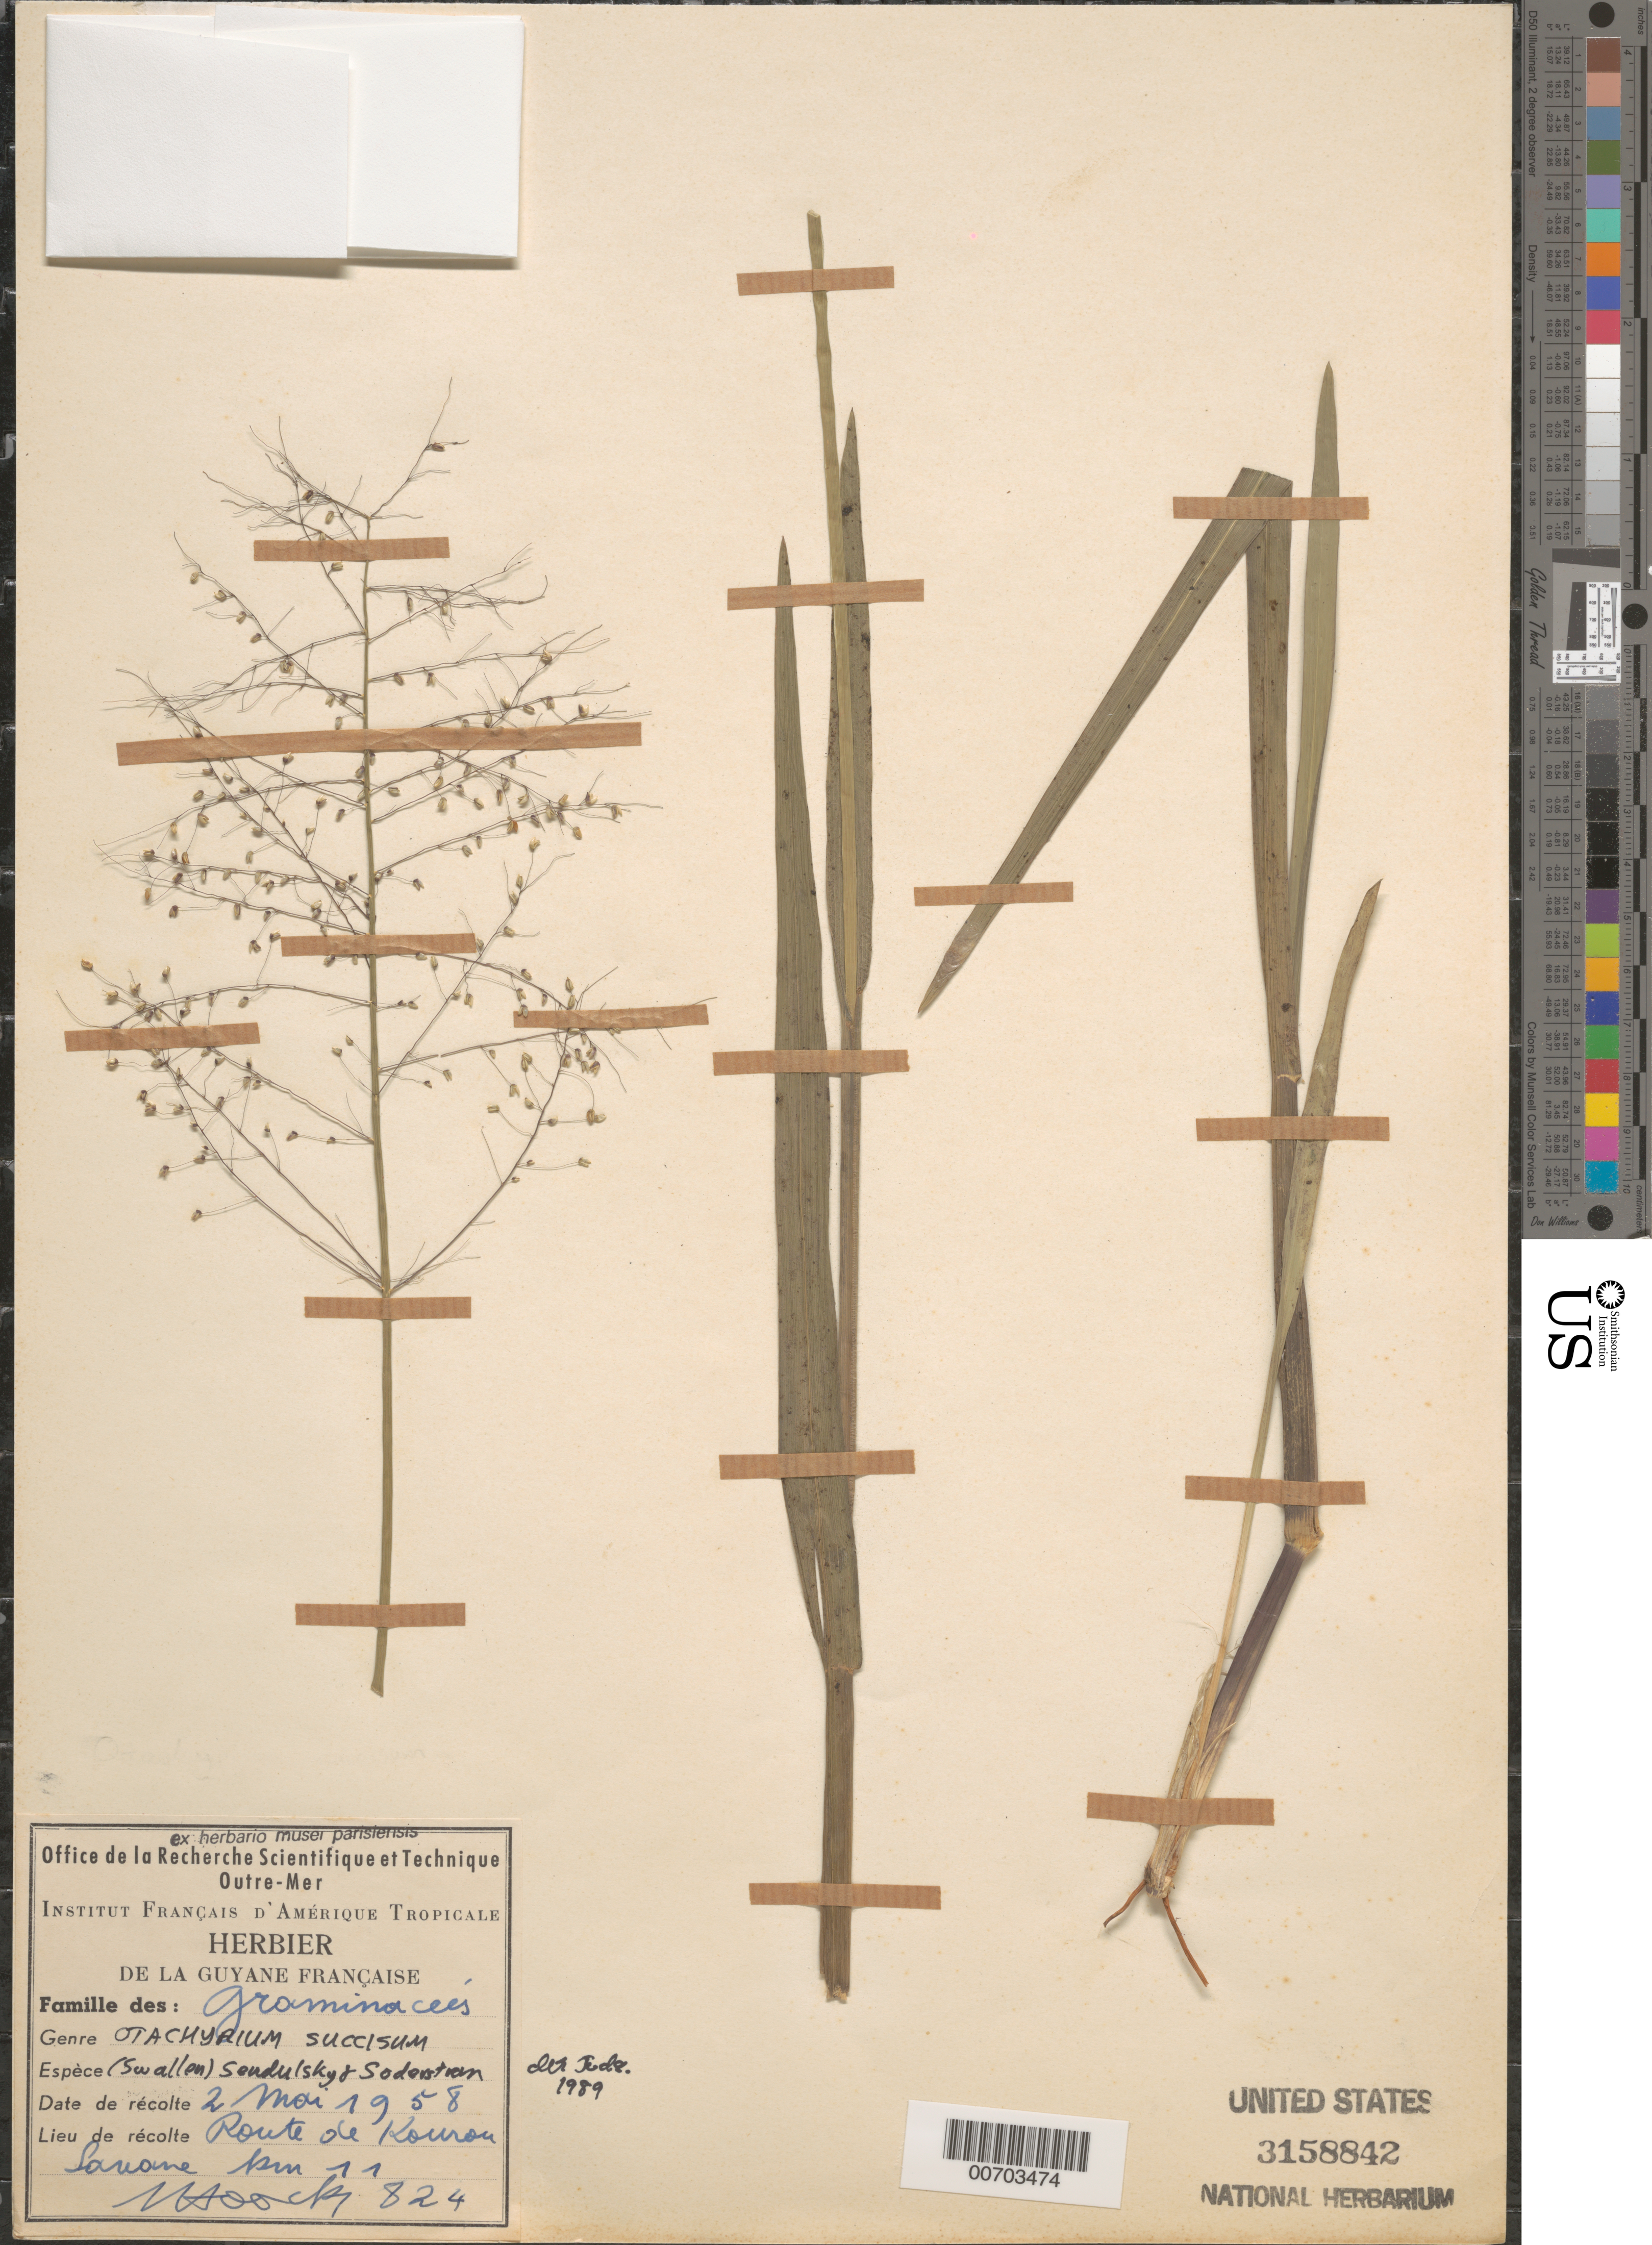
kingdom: Plantae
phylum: Tracheophyta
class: Liliopsida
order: Poales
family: Poaceae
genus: Otachyrium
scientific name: Otachyrium succisum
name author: (Swallen) Send. & Soderstr.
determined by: Judziewicz, E. J.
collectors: J. Hoock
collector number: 824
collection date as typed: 2-May-58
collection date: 1958-05-02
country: French Guiana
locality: Route de Kourou, 11 km Macouria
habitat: Savanna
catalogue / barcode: US 3158842